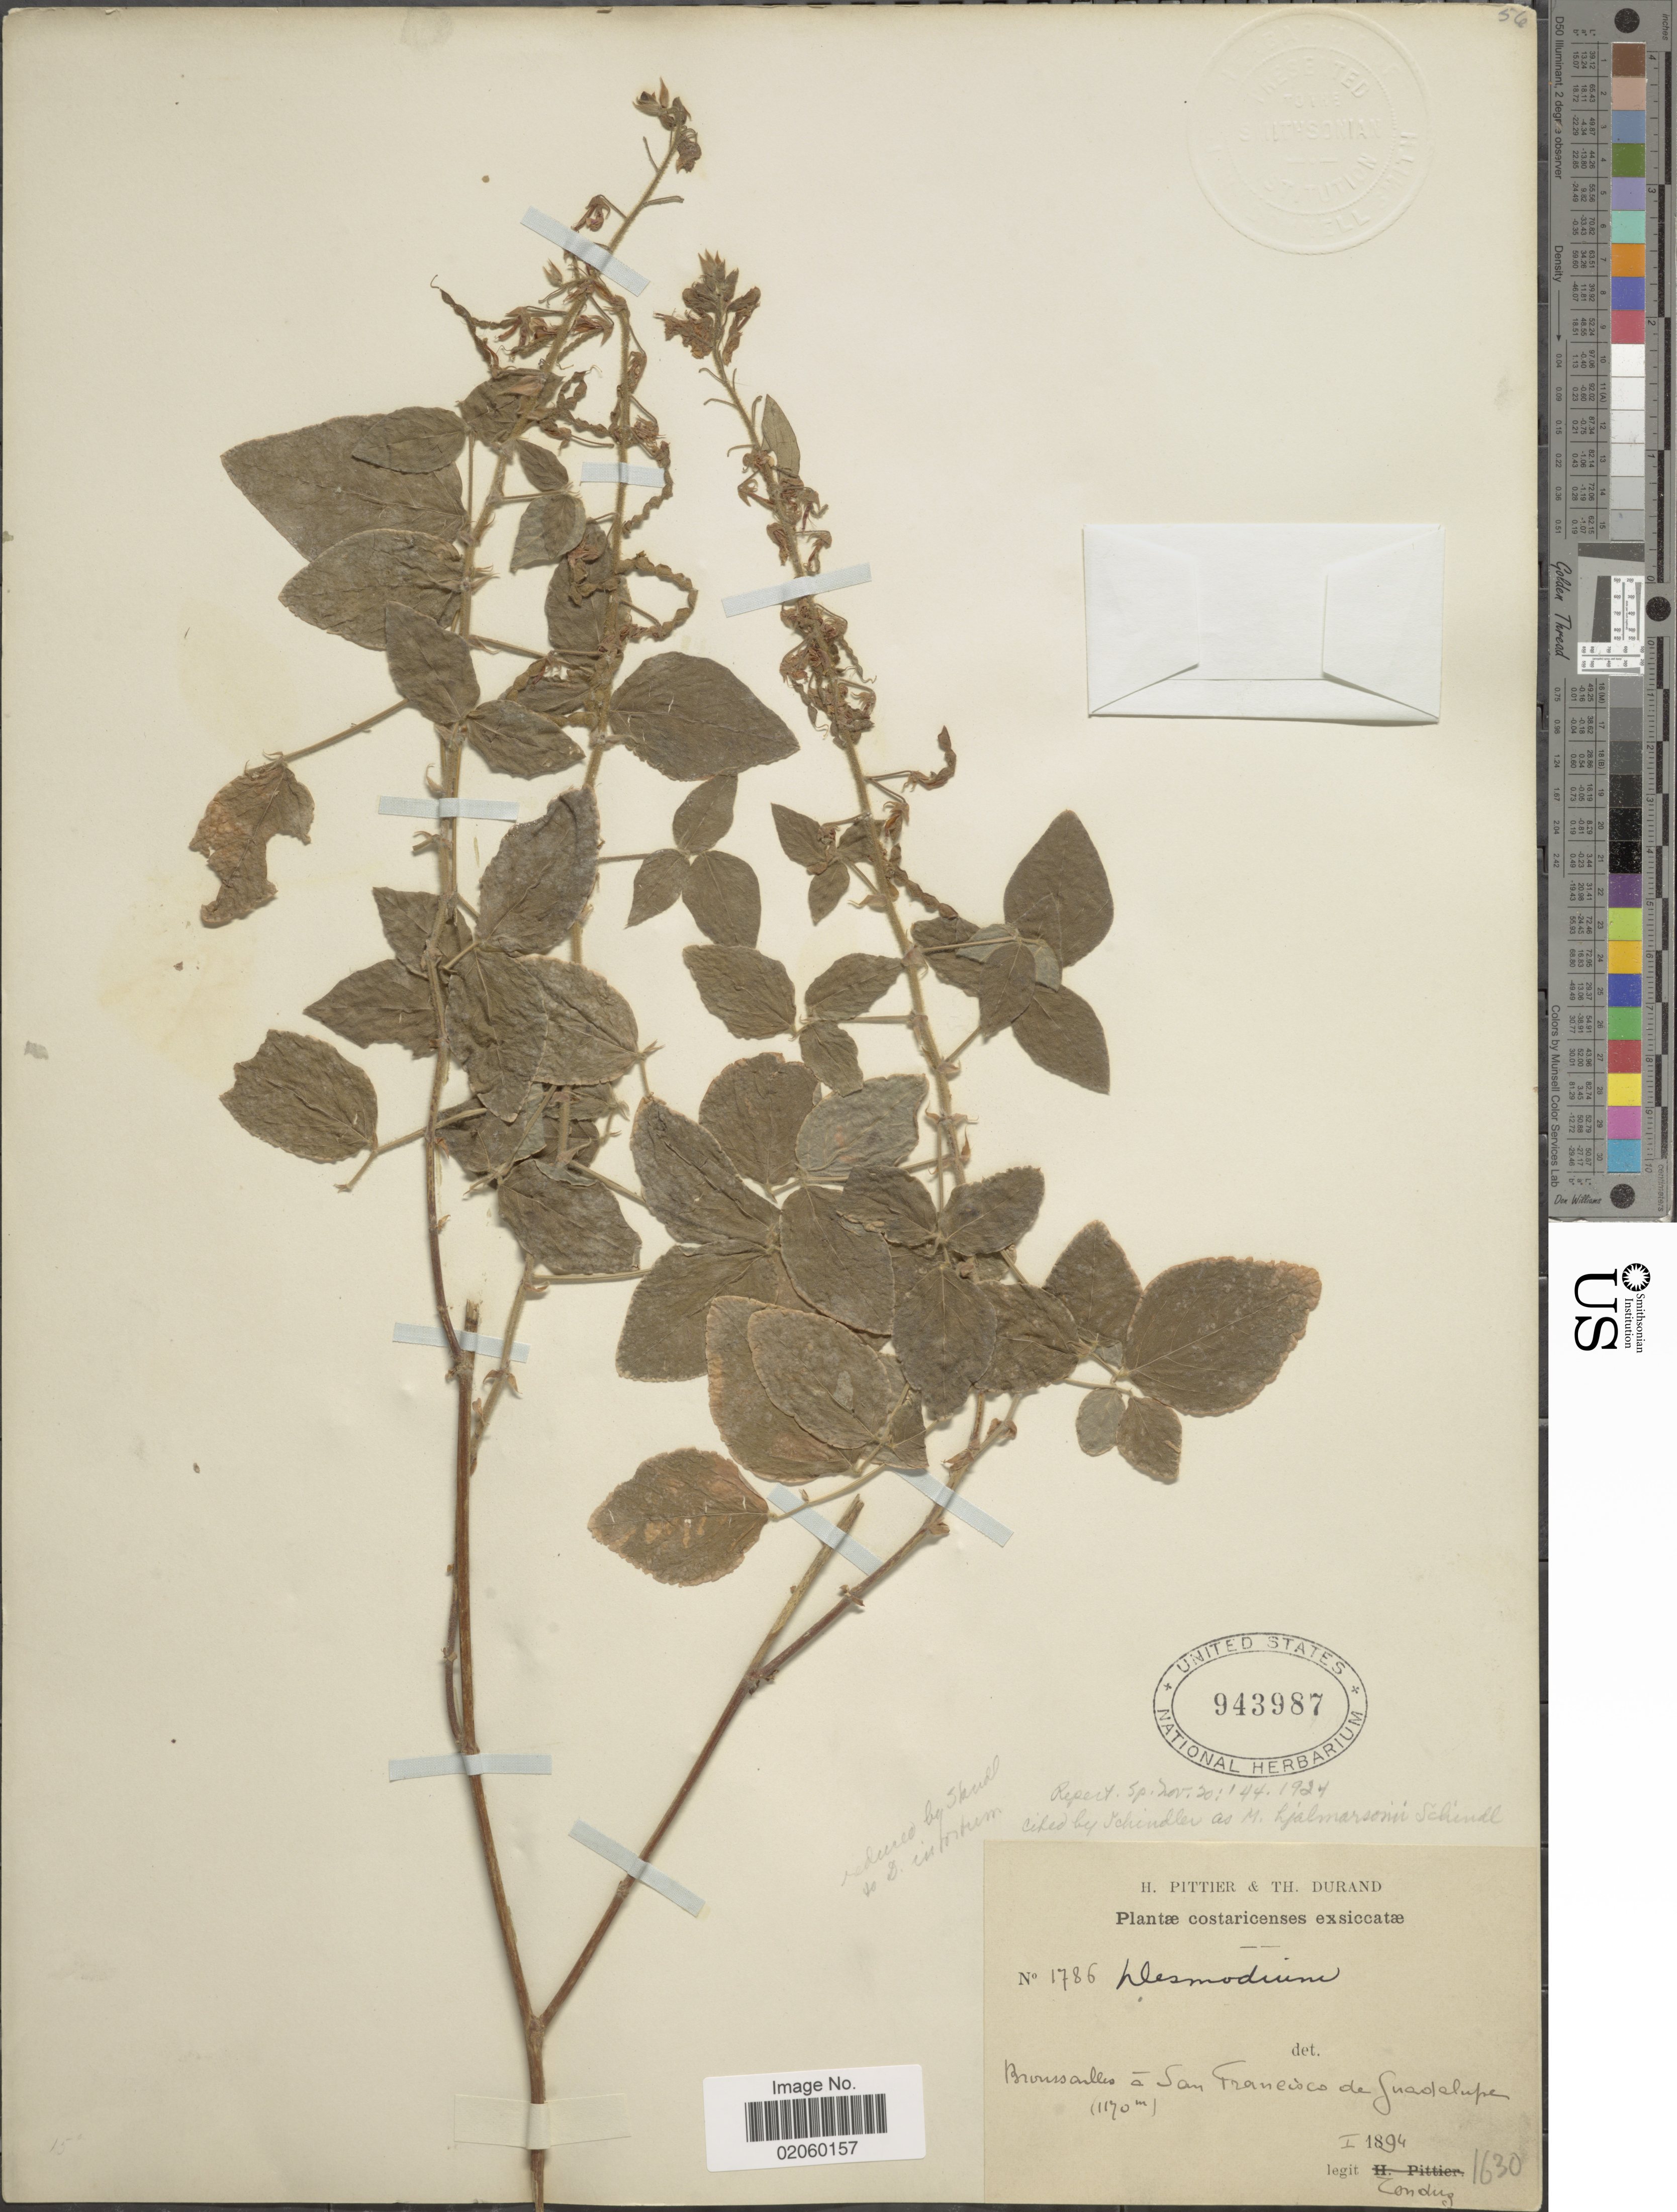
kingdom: Plantae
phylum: Tracheophyta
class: Magnoliopsida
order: Fabales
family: Fabaceae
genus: Desmodium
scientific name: Desmodium sp.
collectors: A. Tonduz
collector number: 1786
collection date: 1894-01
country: Costa Rica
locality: Broussailes a San Francisco de Guadalupe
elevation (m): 1170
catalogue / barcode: US 943987